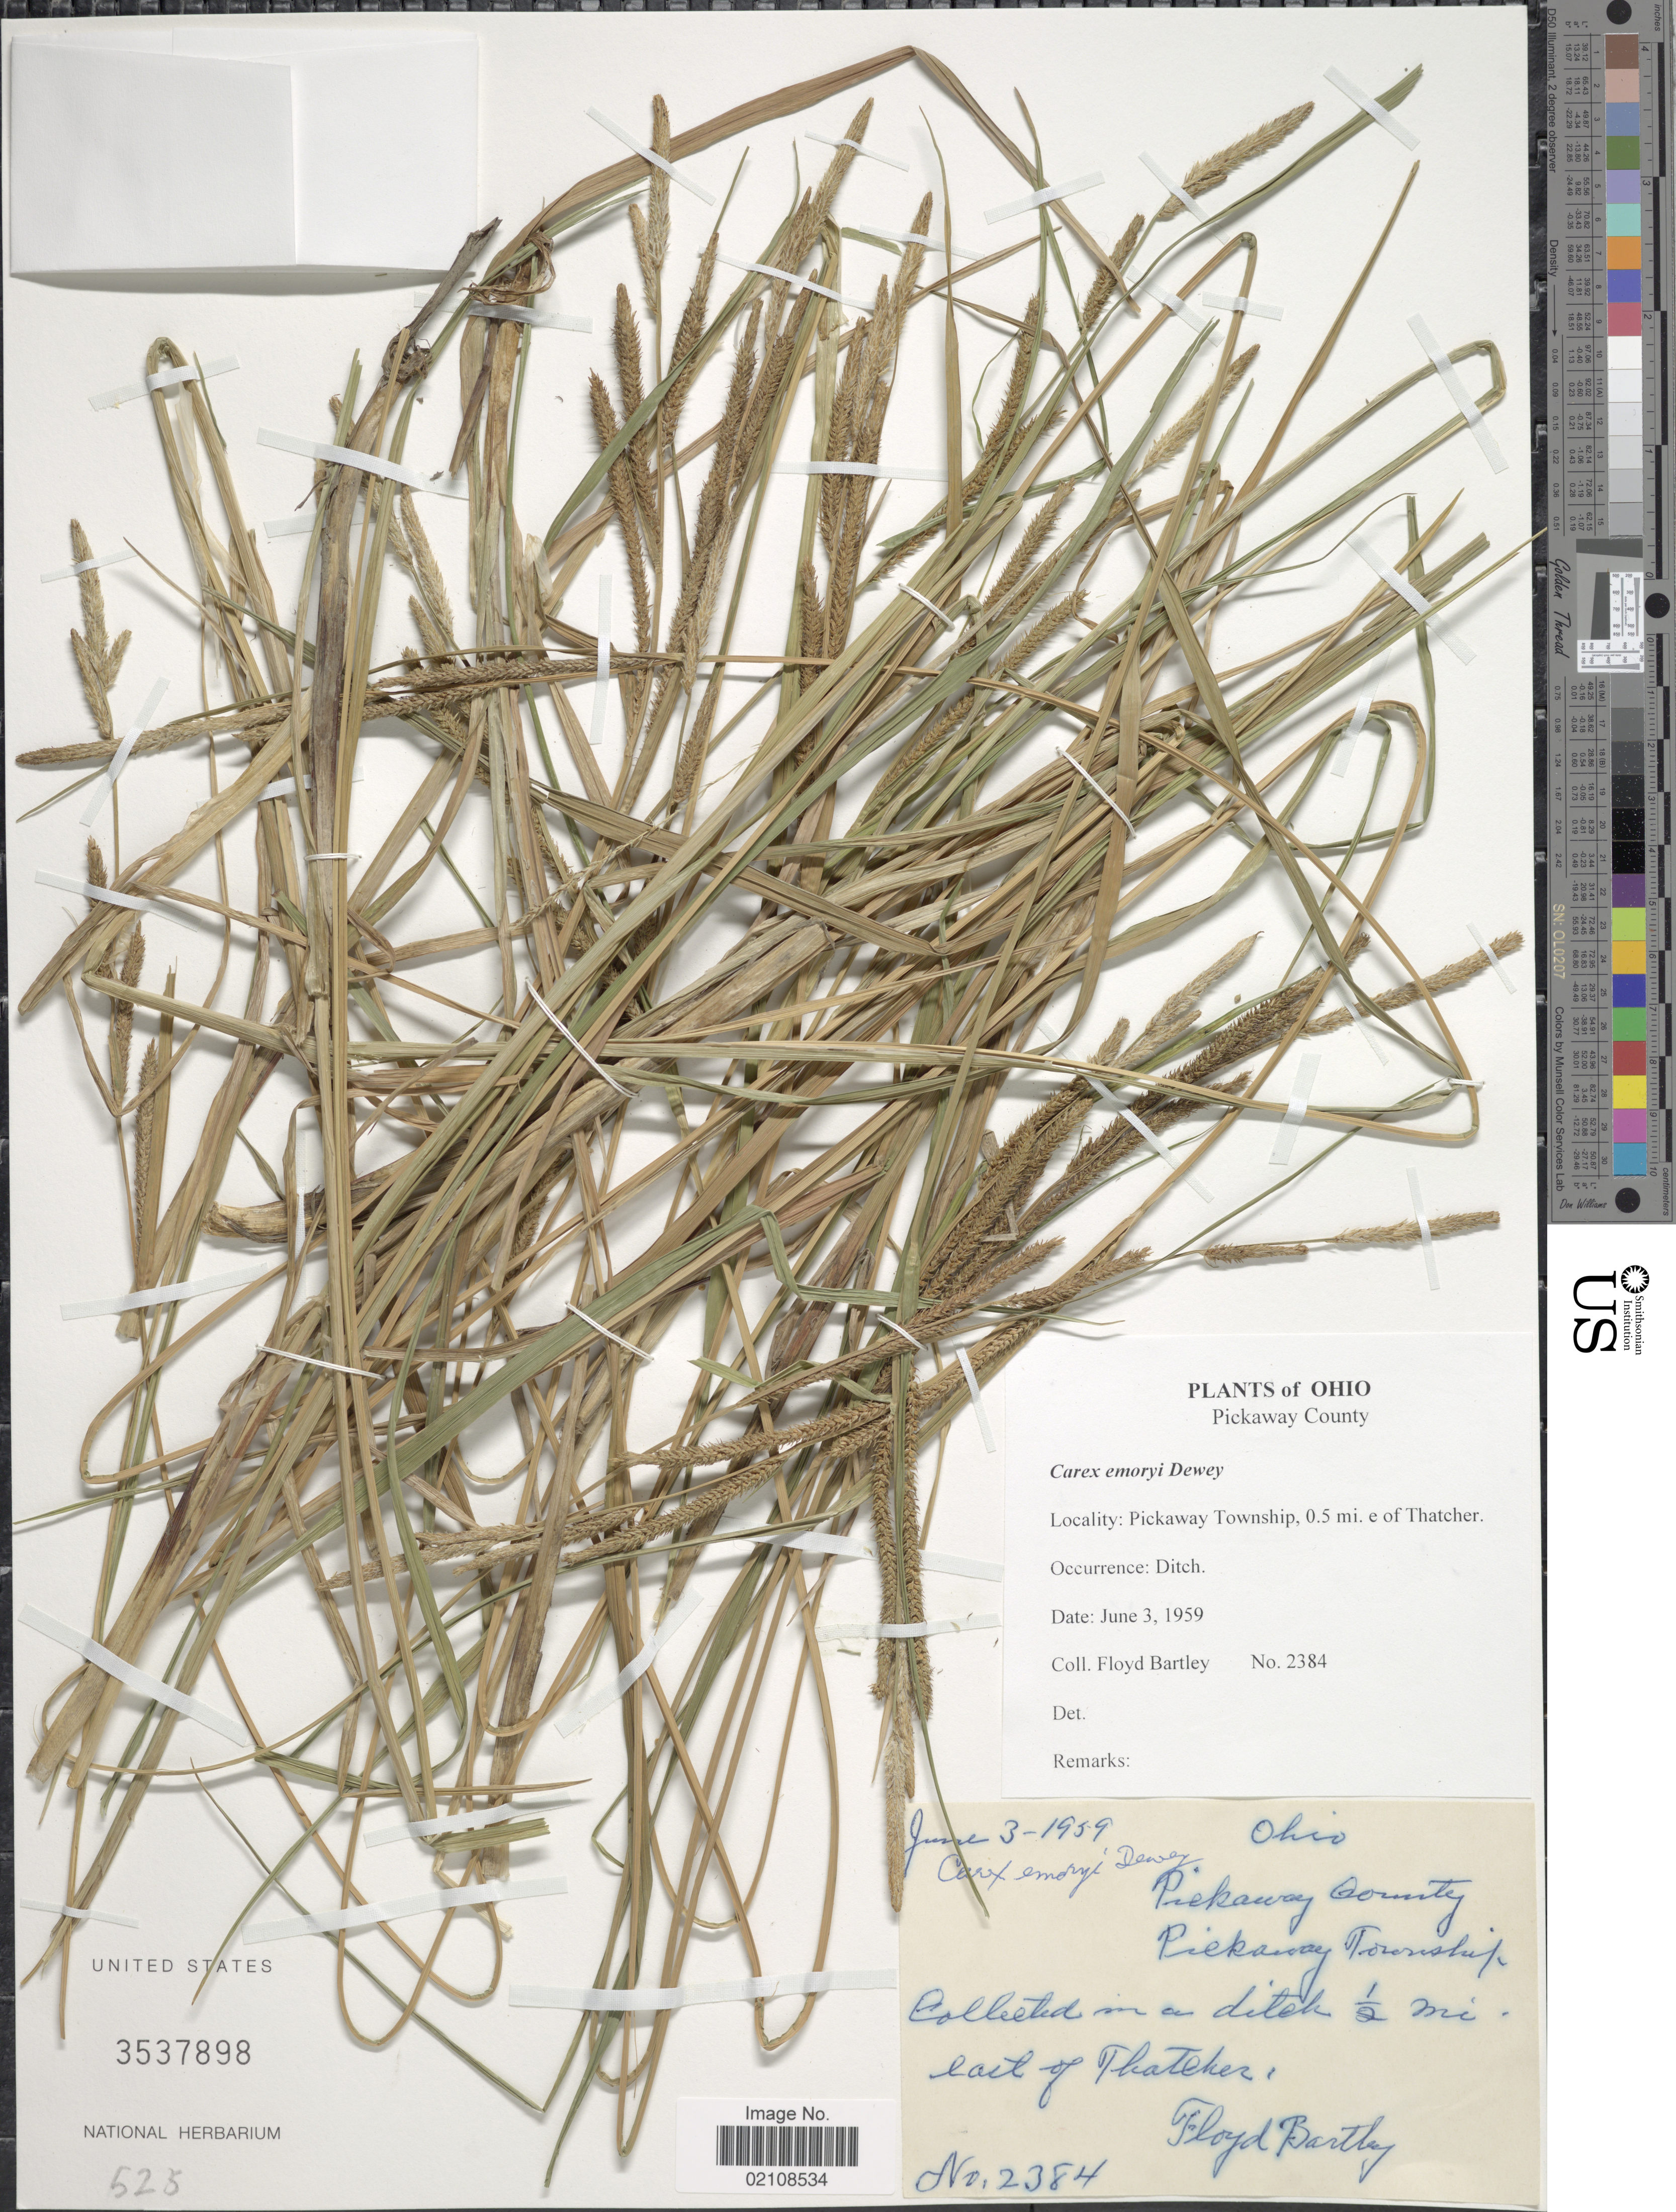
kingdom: Plantae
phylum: Tracheophyta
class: Liliopsida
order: Poales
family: Cyperaceae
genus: Carex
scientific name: Carex emoryi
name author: Dewey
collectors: F. Bartley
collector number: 2384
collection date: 1959-06-03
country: United States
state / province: Ohio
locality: Pickaway County, Pickaway Township, 0.5 mi. e of Thatcher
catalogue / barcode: US 3537898